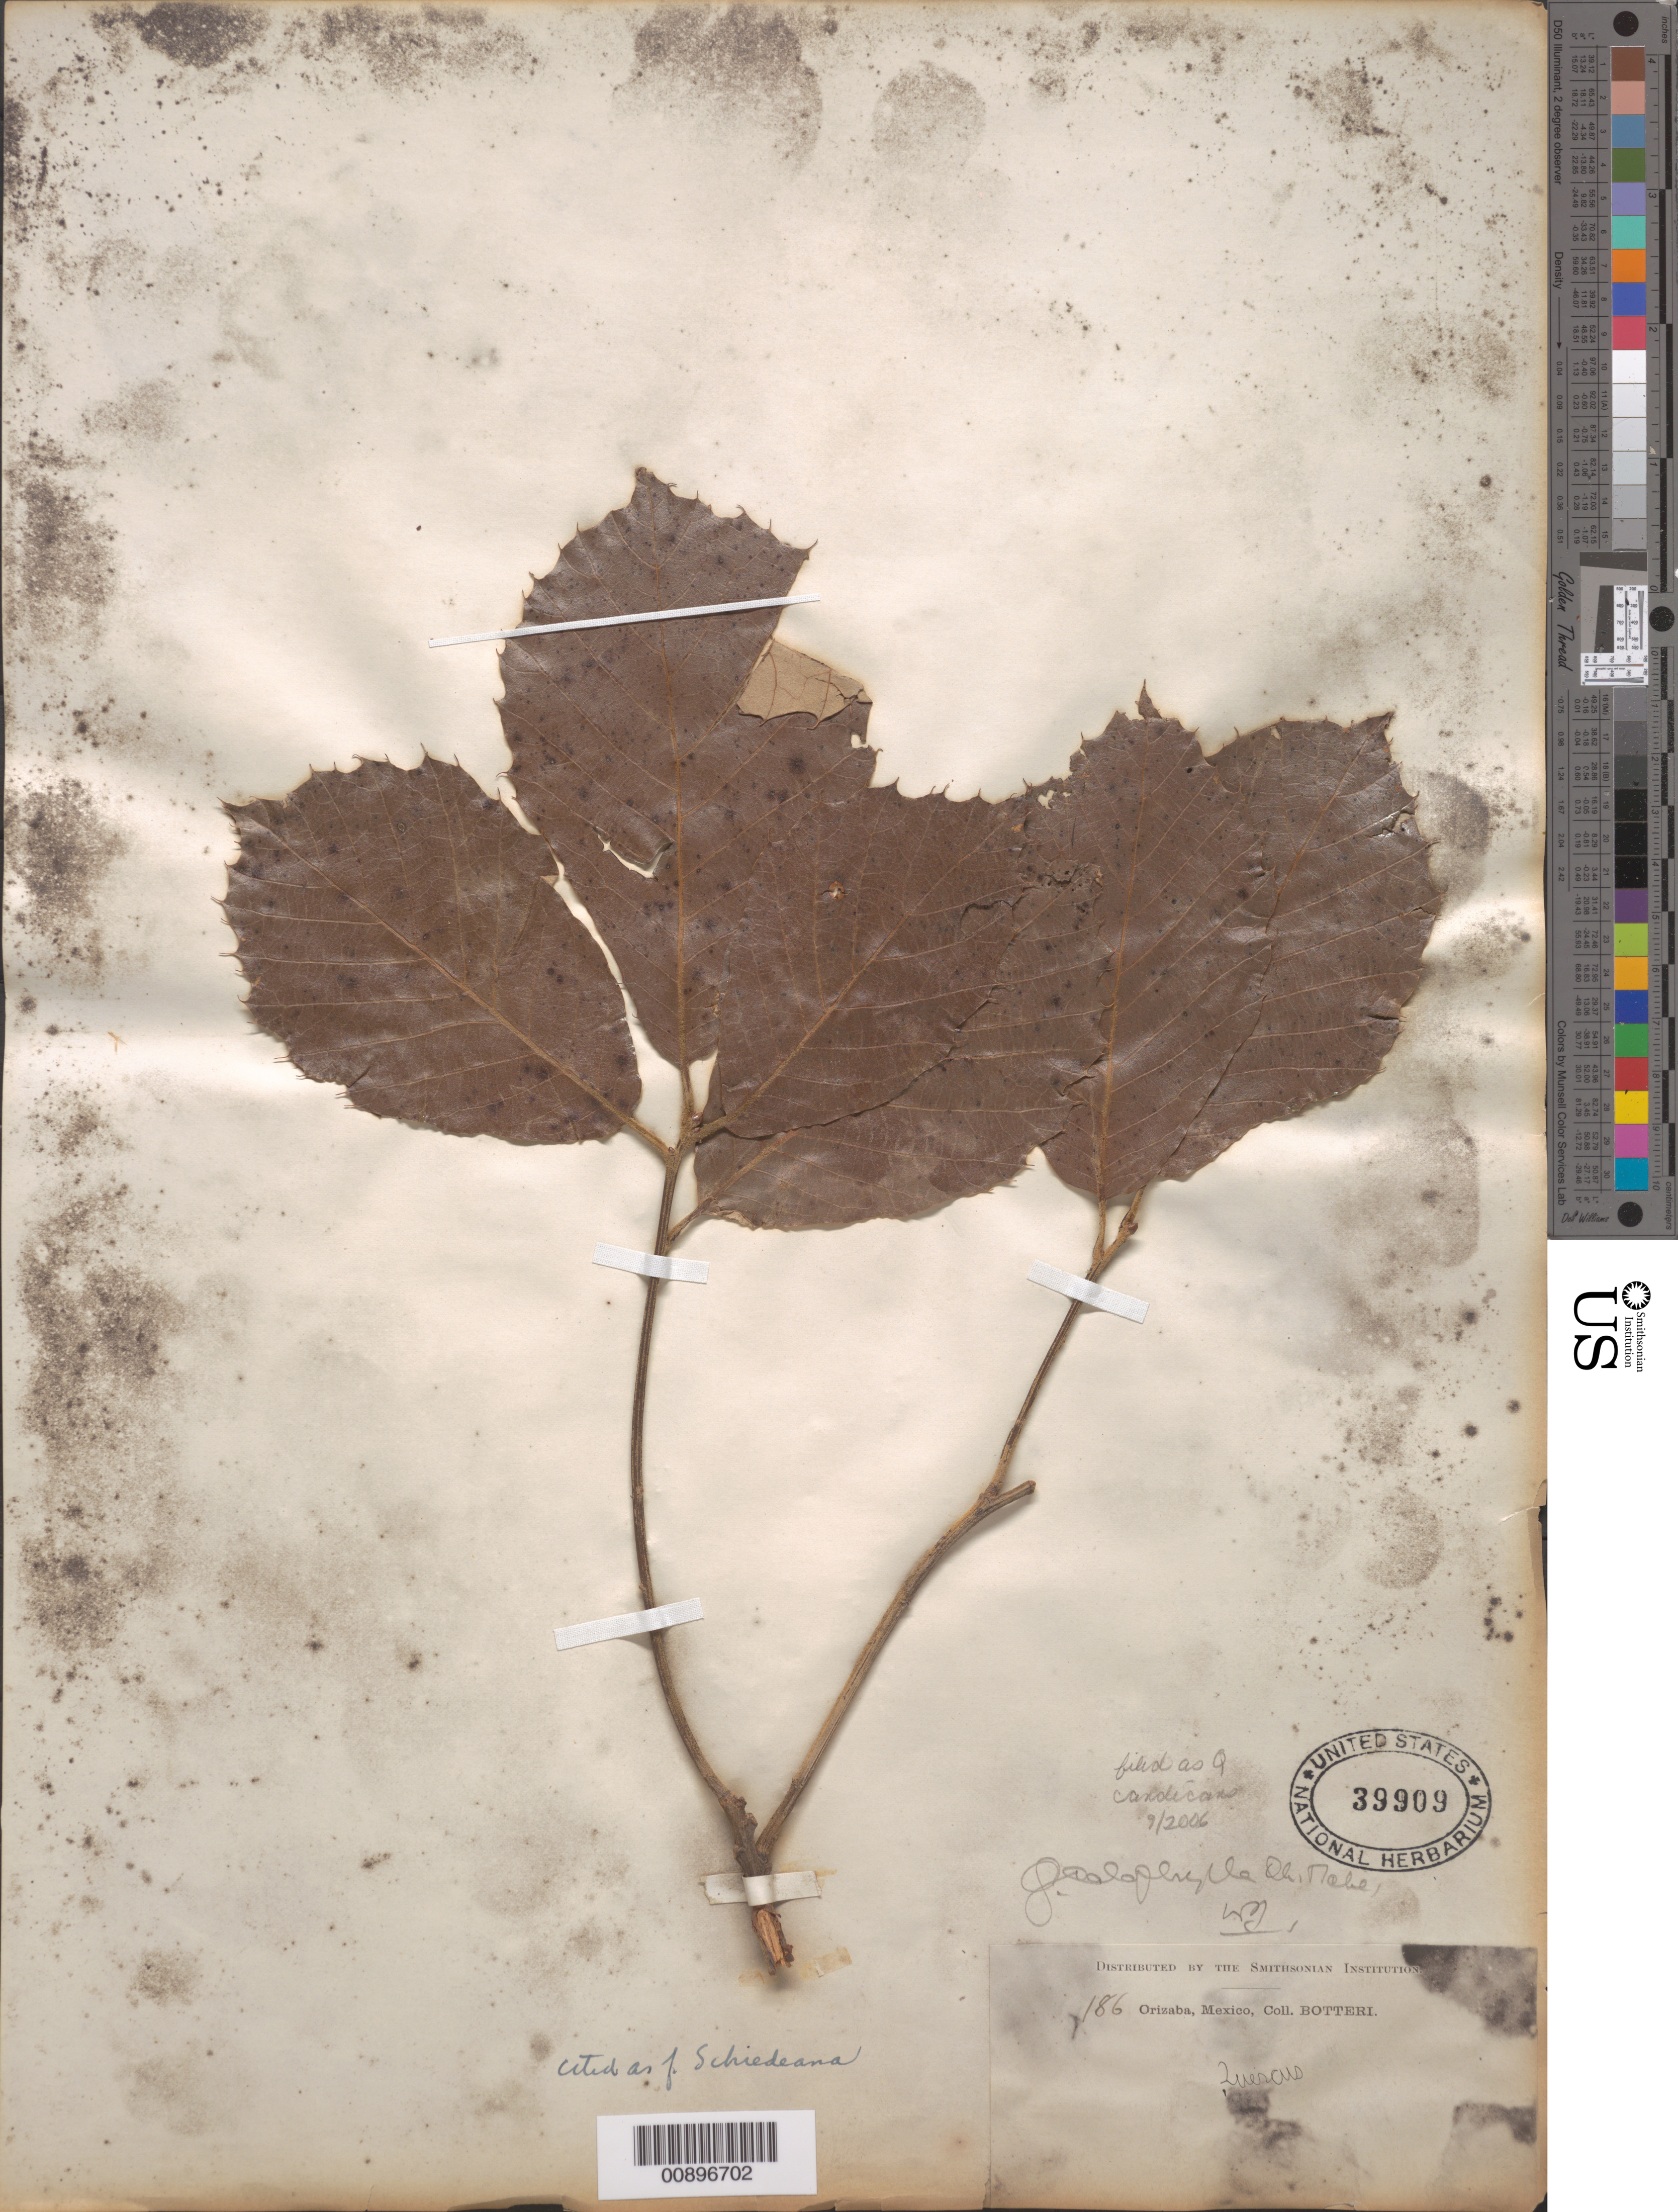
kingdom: Plantae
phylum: Tracheophyta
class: Magnoliopsida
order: Fagales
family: Fagaceae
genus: Quercus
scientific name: Quercus candicans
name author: Née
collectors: M. Botteri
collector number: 186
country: Mexico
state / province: Veracruz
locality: Orizaba.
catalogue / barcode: US 39909